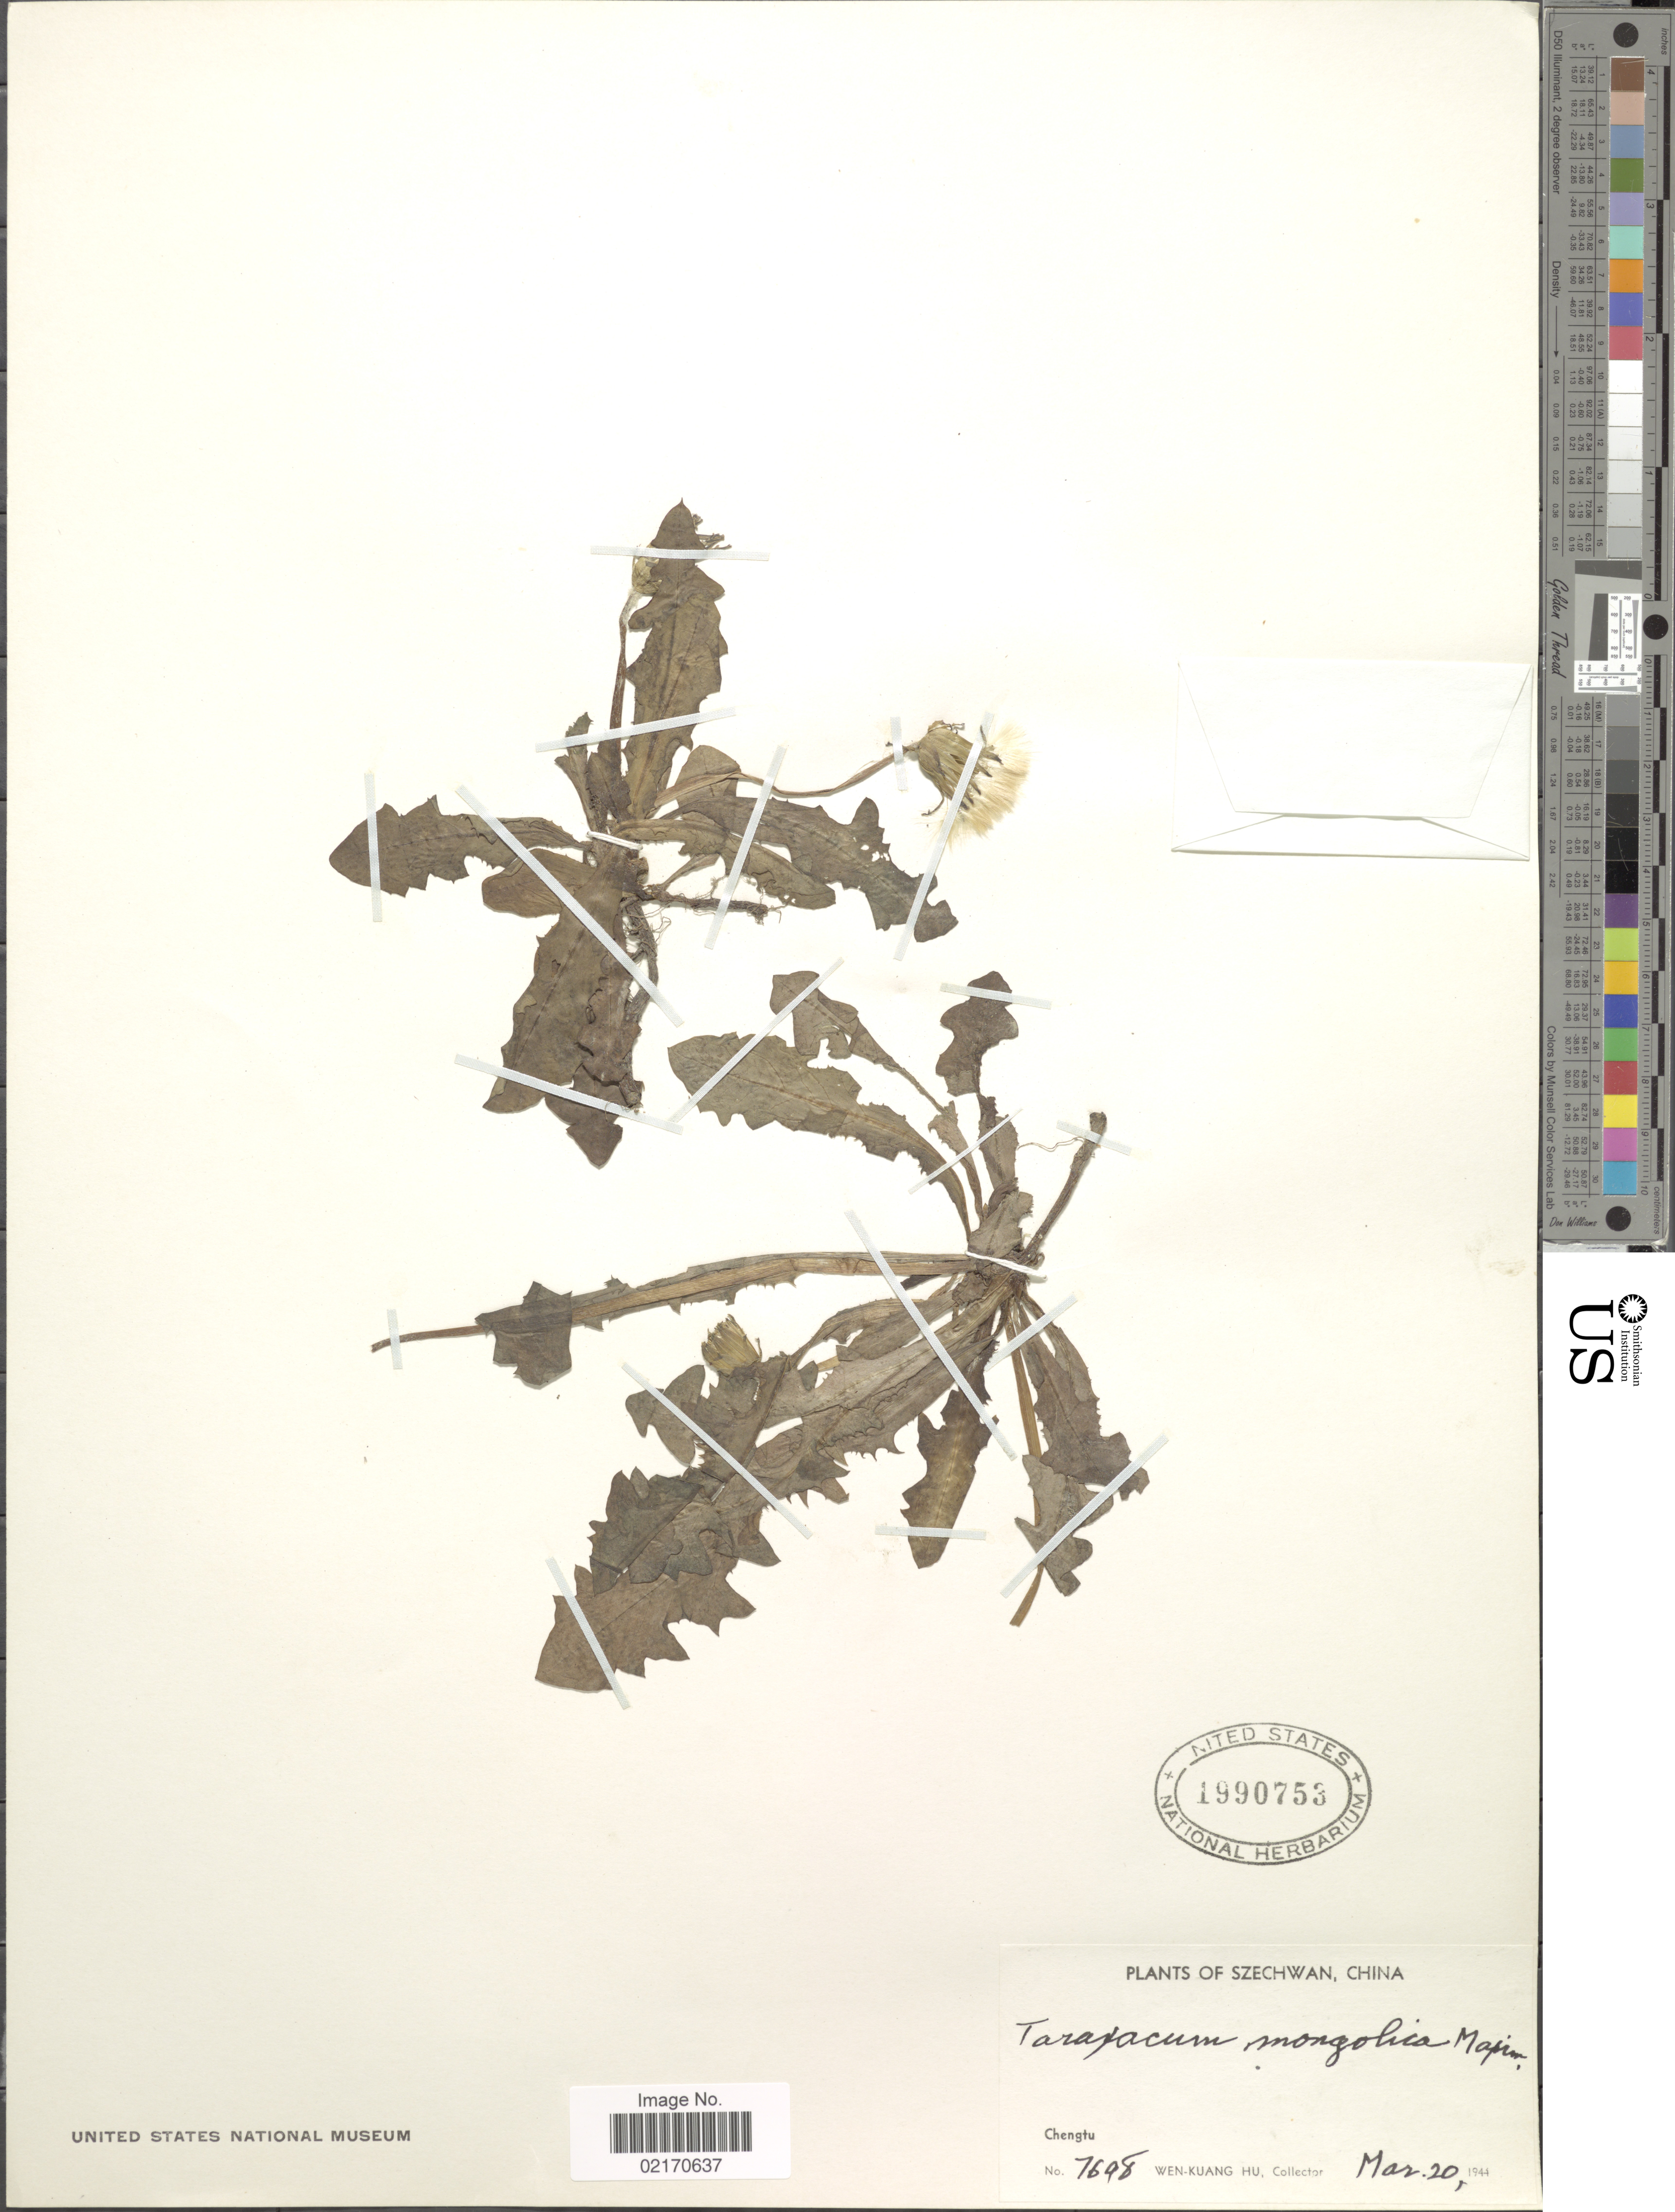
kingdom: Plantae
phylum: Tracheophyta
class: Magnoliopsida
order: Asterales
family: Asteraceae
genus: Taraxacum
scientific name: Taraxacum mongolicum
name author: Hand.-Mazz.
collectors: W. K. Hu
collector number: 7698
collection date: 1944-03-20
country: China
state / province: Sichuan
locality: Szechwan, Chengtu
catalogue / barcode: US 1990753